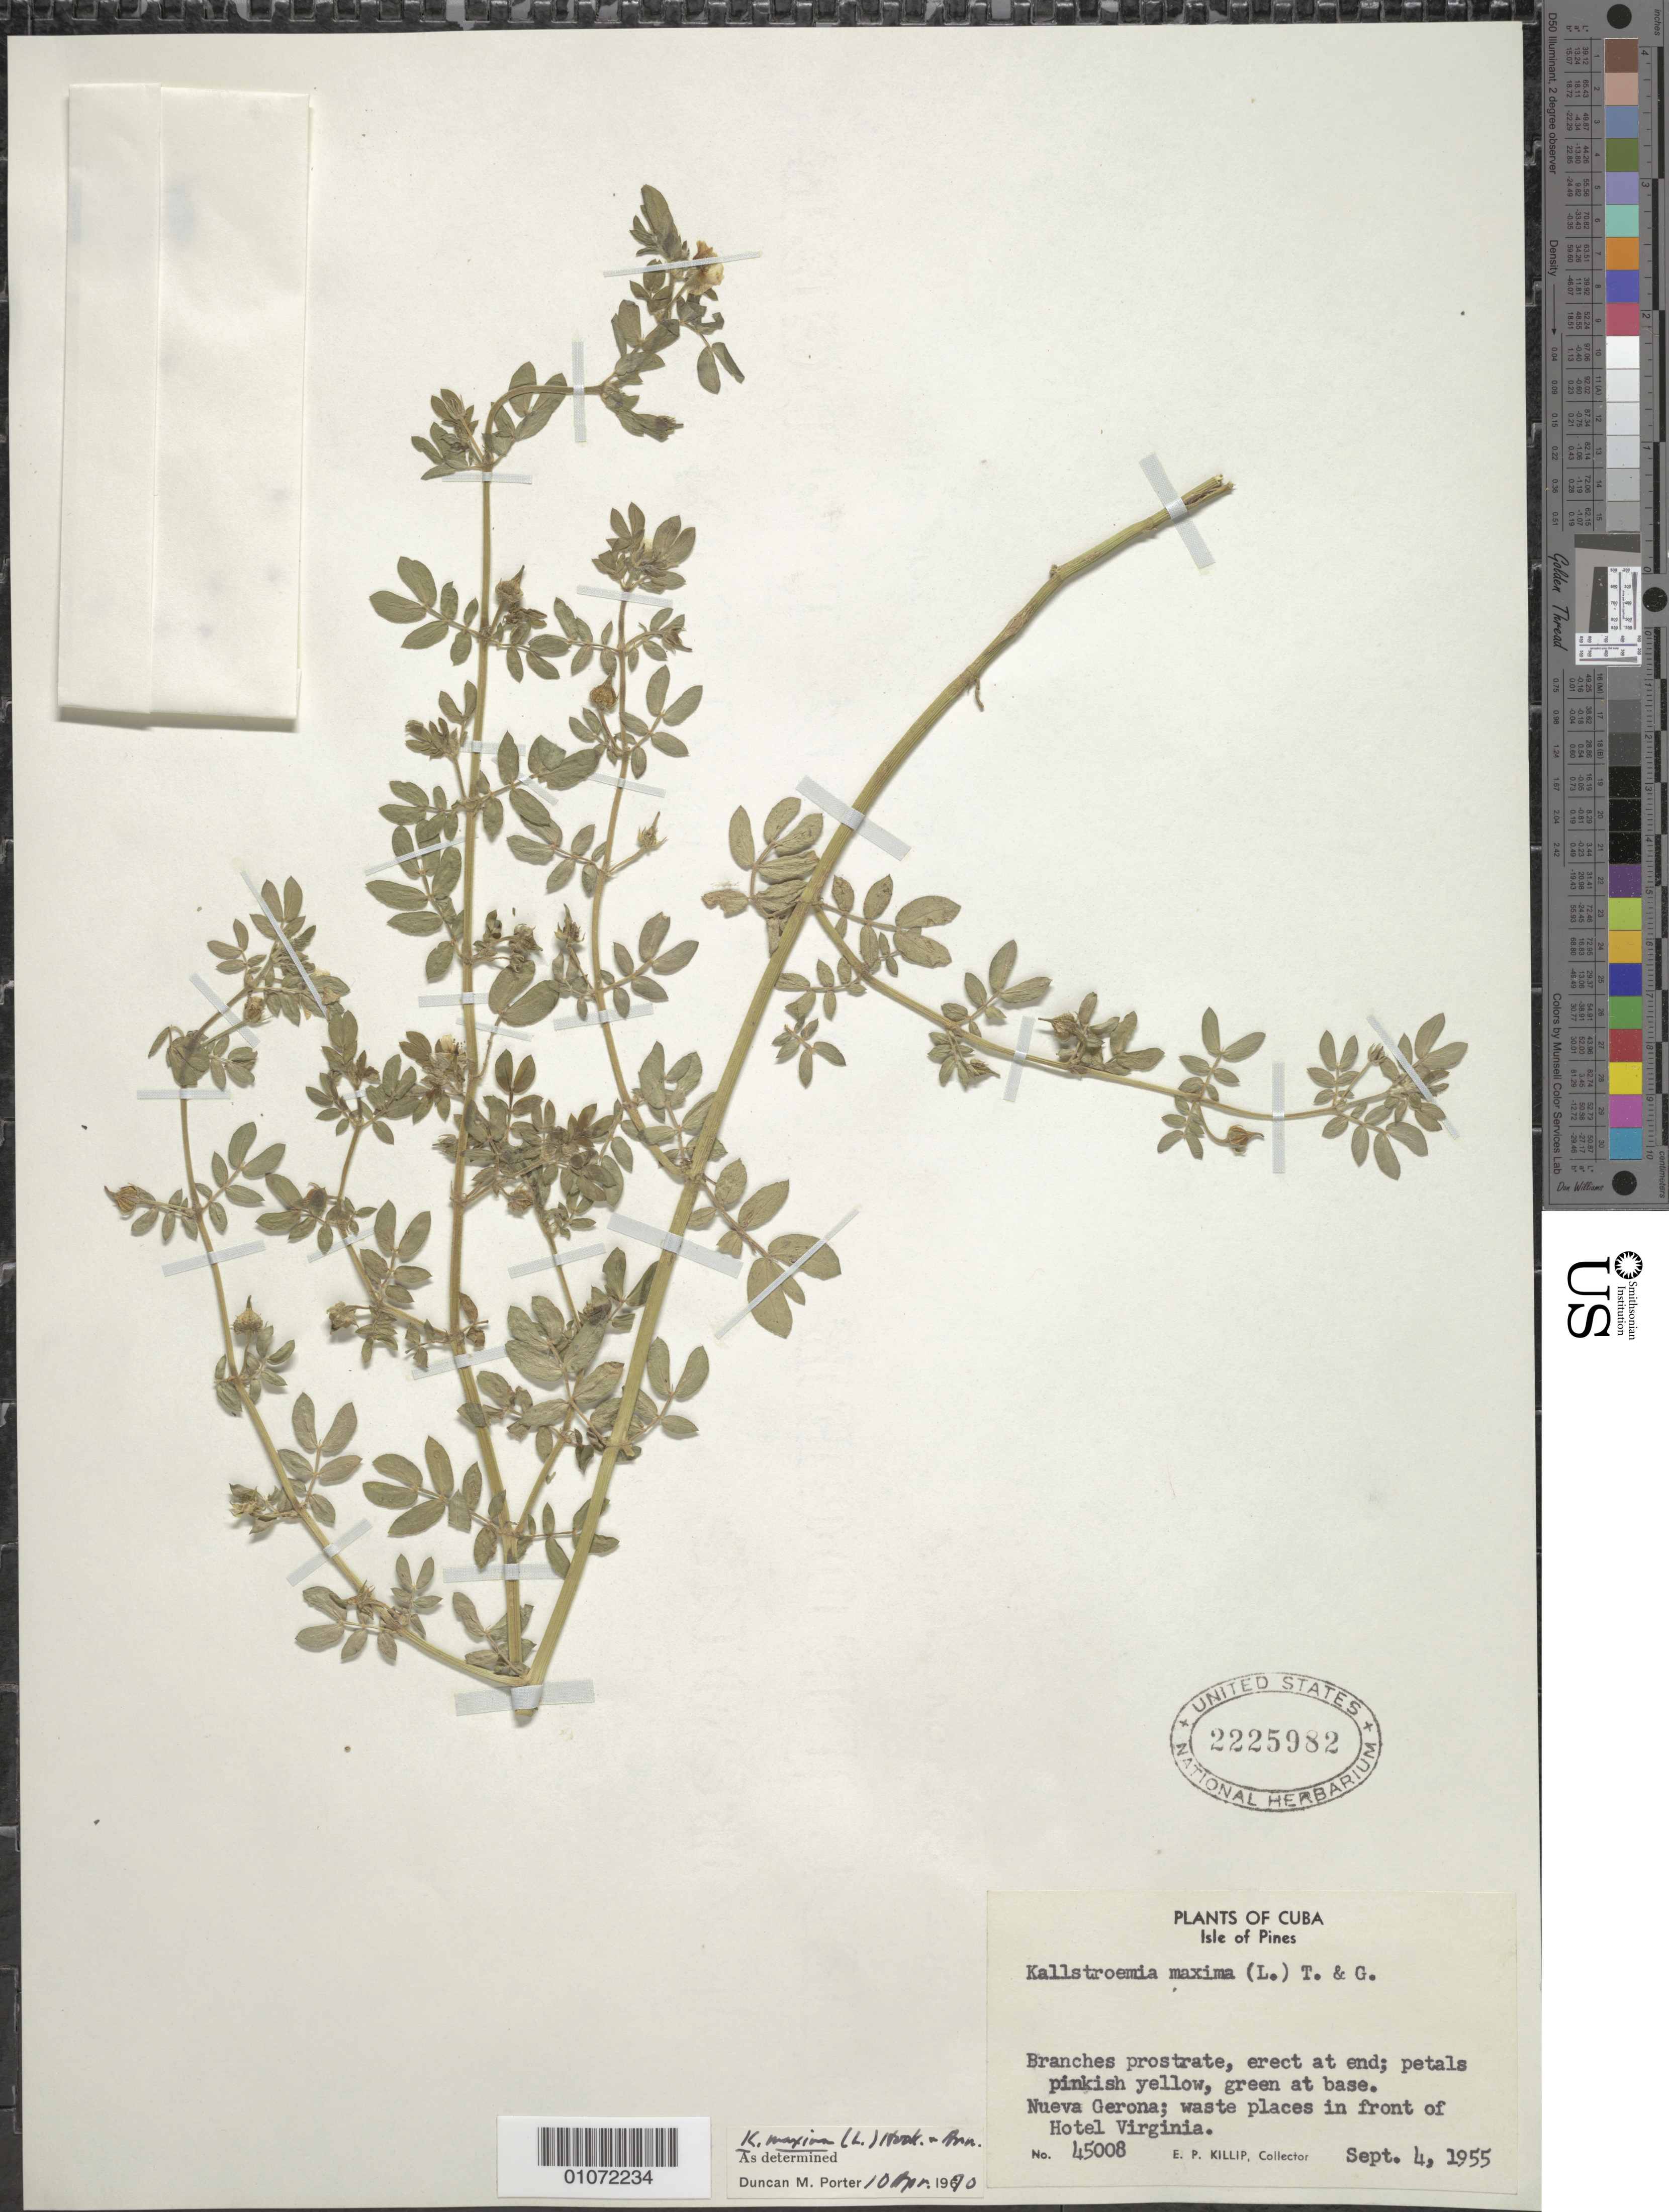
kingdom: Plantae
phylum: Tracheophyta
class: Magnoliopsida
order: Zygophyllales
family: Zygophyllaceae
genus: Kallstroemia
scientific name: Kallstroemia maxima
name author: (L.) Hook. & Arn.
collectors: E. P. Killip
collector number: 45008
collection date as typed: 04 Sep 1955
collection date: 1955-09-04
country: Cuba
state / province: Isla de La Juventud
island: Isla de la Juventud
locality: Nueva Gerona; waste places in front of Hotel Virginia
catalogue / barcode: US 2225982